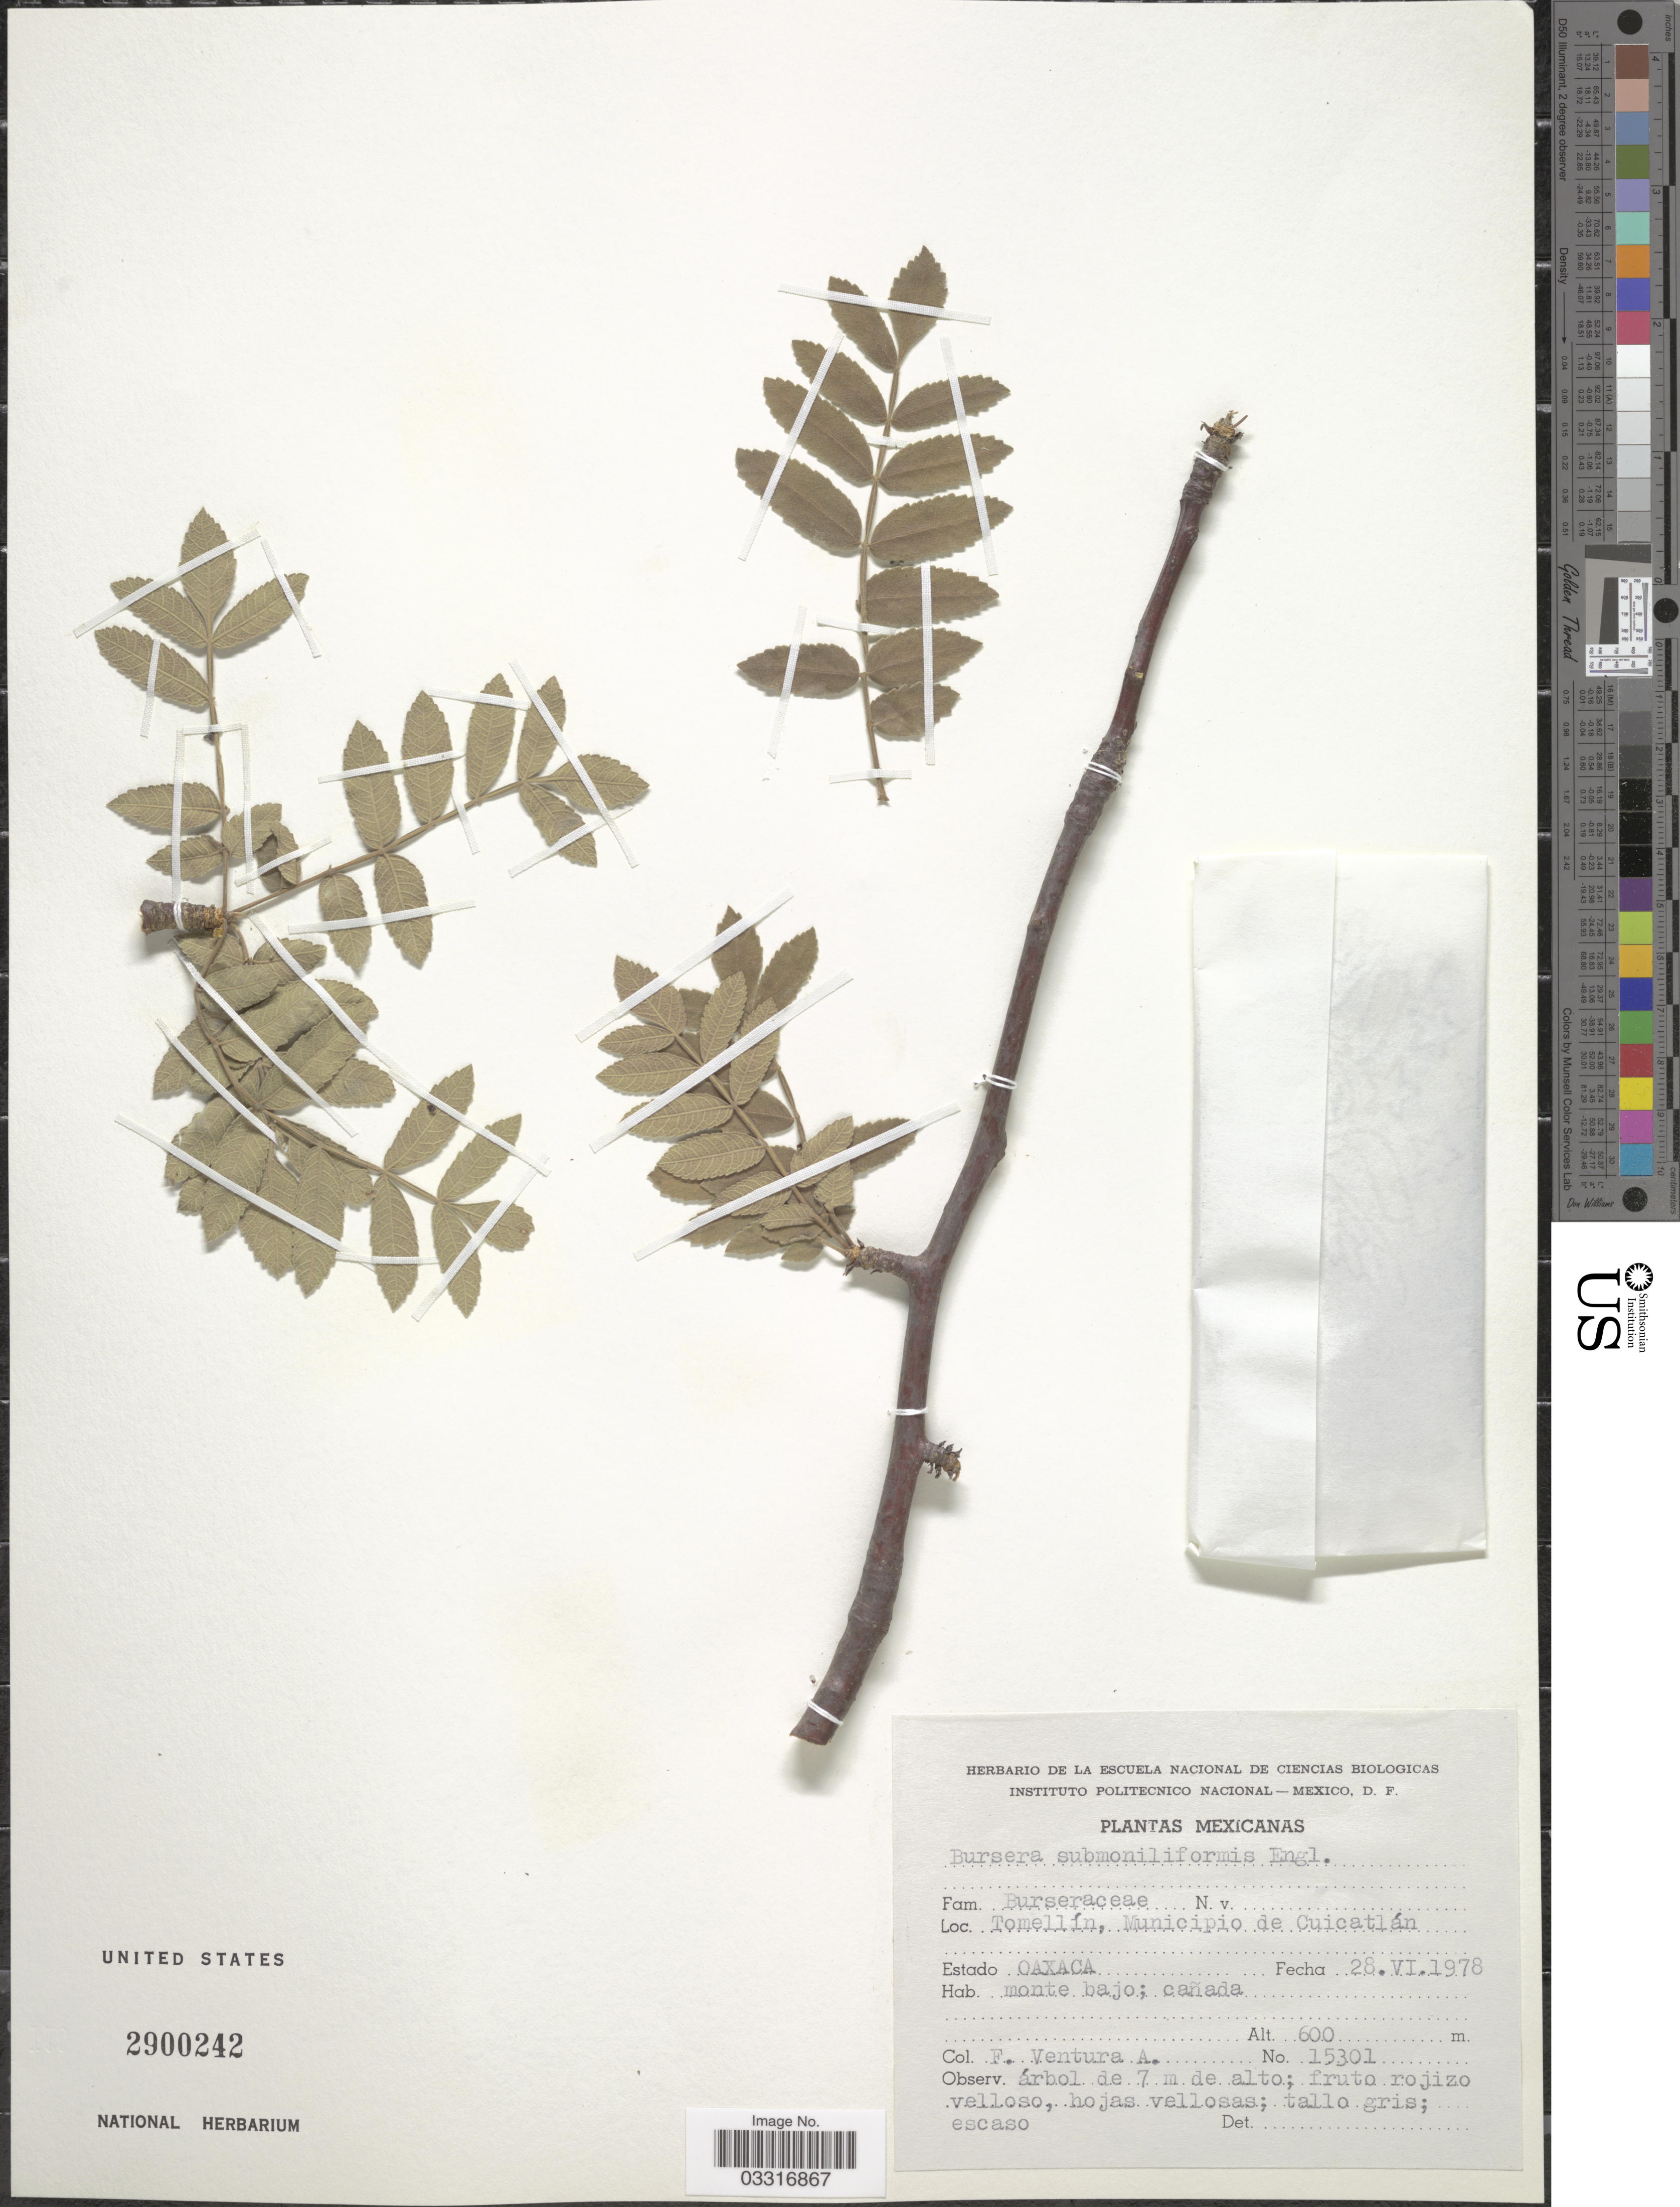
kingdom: Plantae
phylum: Tracheophyta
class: Magnoliopsida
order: Sapindales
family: Burseraceae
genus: Bursera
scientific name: Bursera submoniliformis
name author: Engl. in A. DC.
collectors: F. Ventura A.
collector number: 15301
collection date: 1978-06-28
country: Mexico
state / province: Oaxaca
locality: Tomellín, Municipio de Cuicatlán.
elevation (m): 600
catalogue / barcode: US 2900242